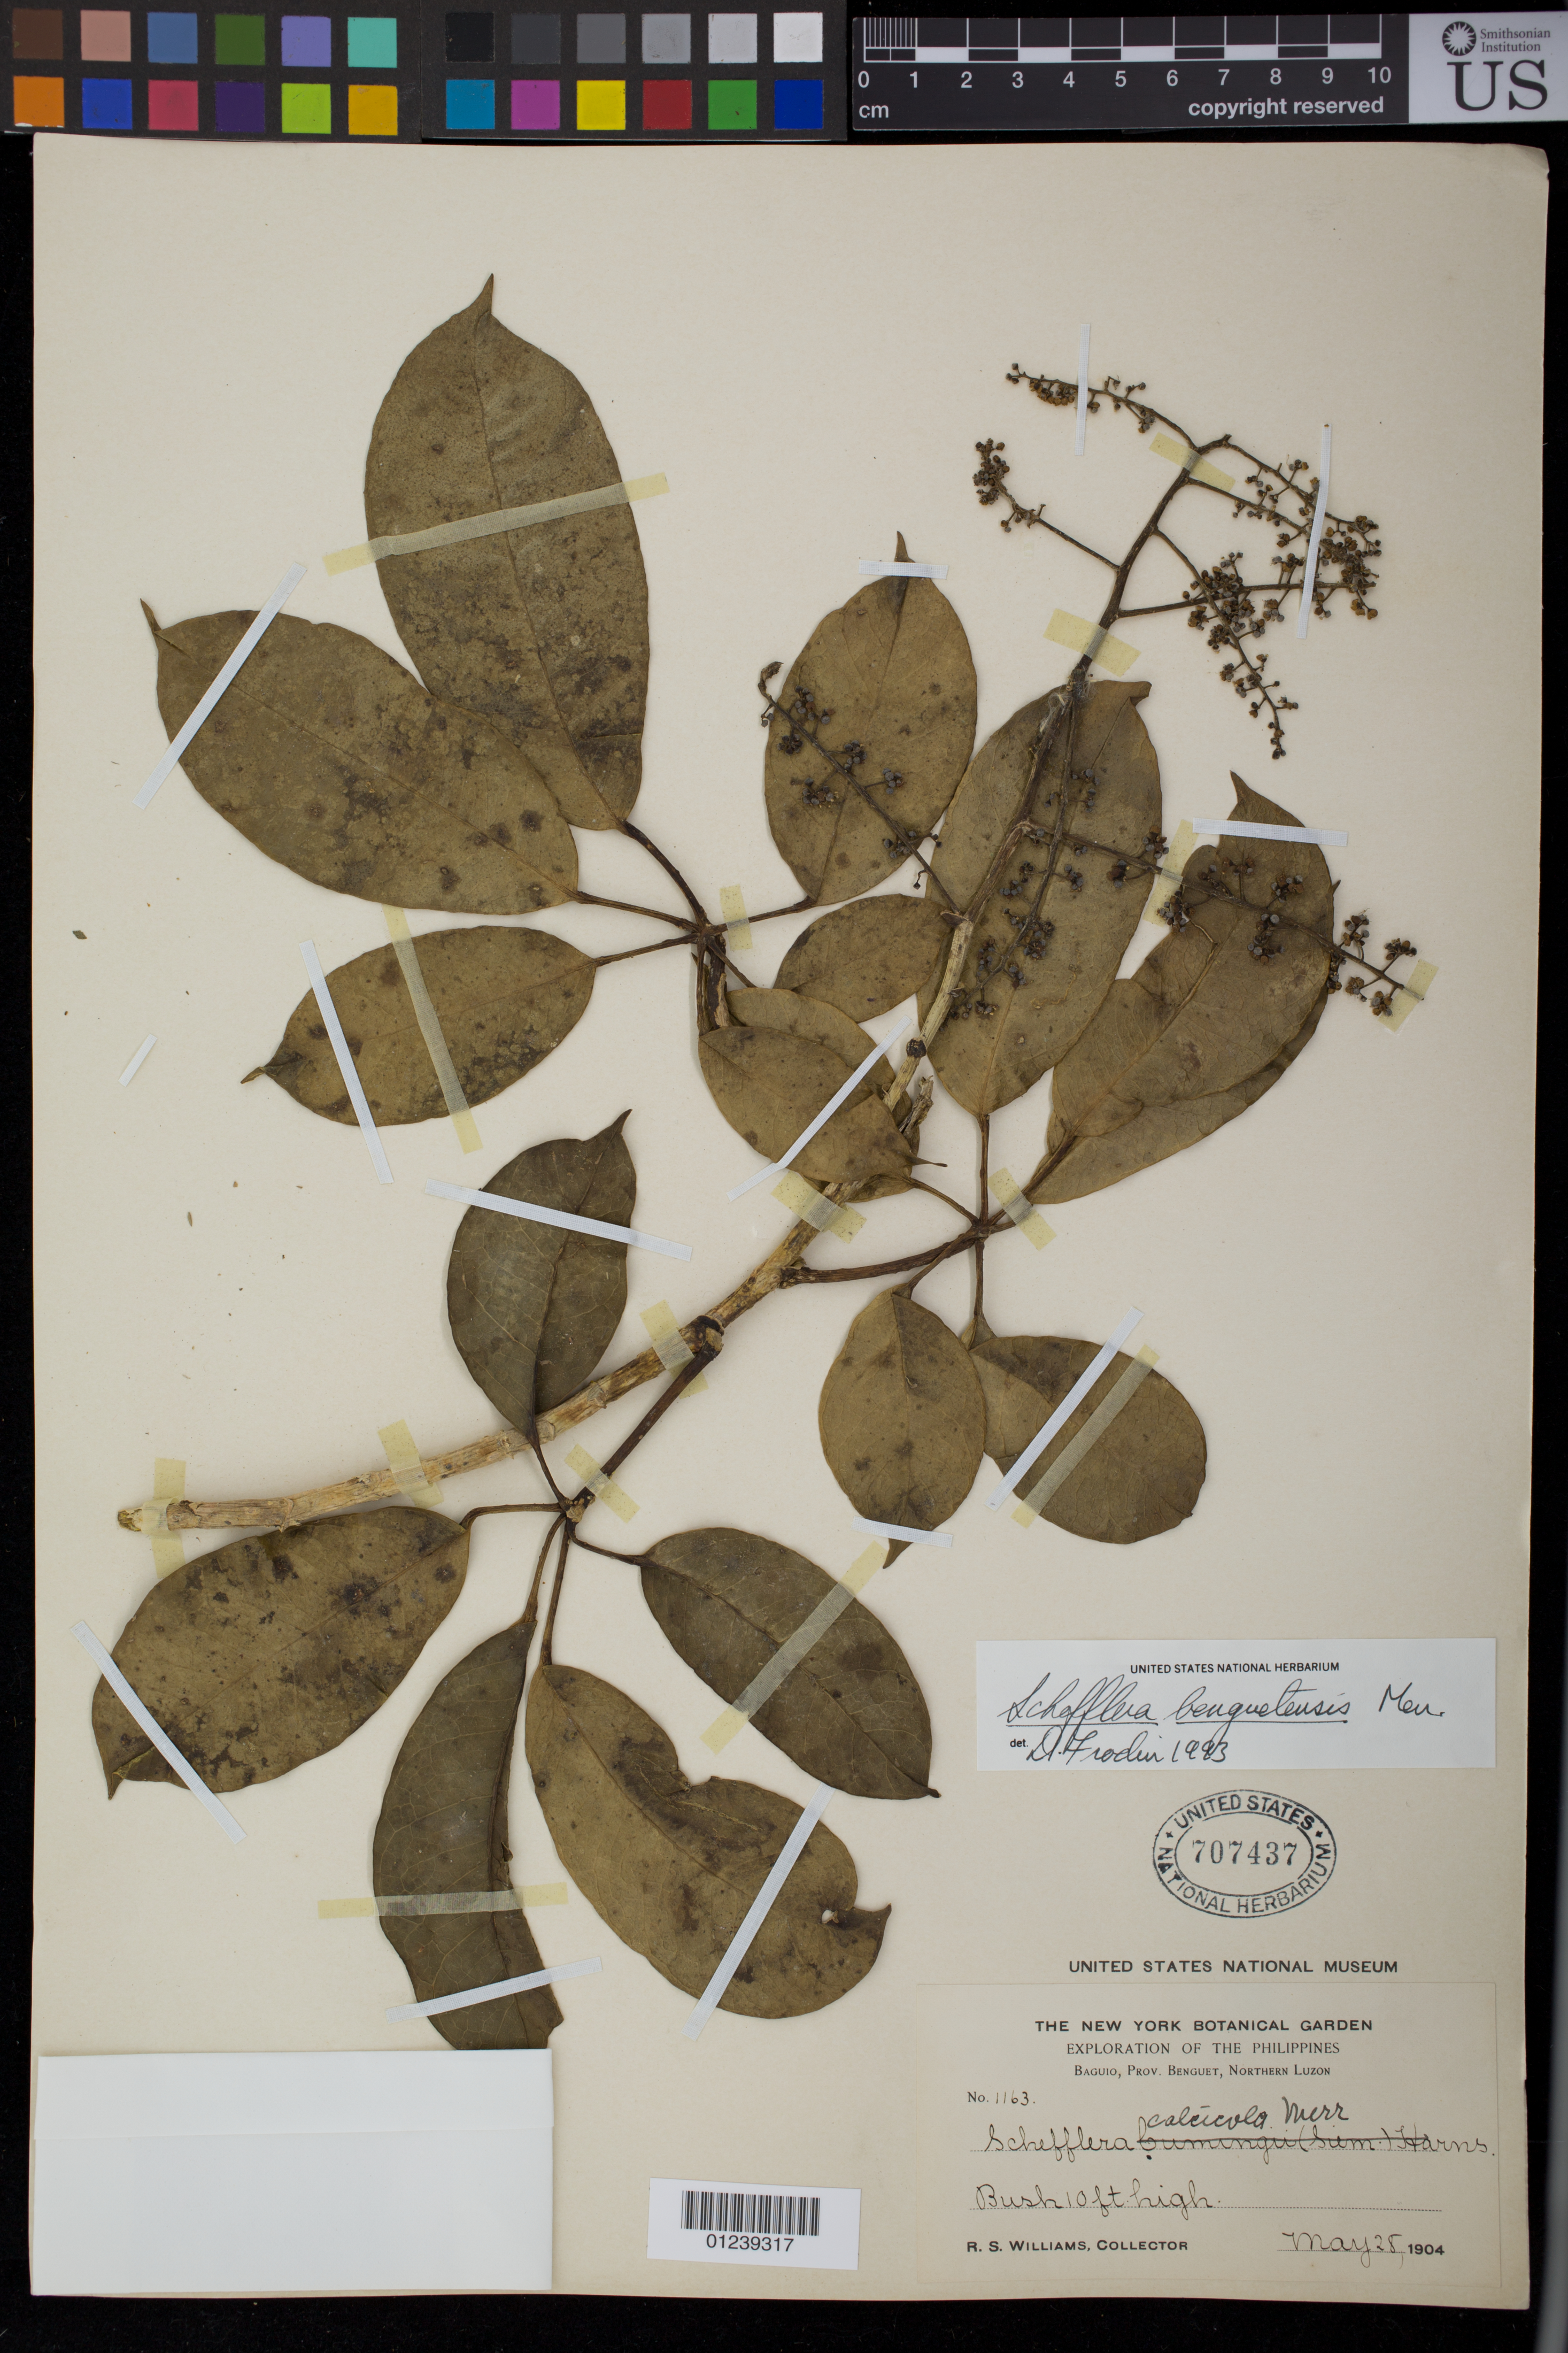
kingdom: Plantae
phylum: Tracheophyta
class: Magnoliopsida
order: Apiales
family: Araliaceae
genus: Schefflera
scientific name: Schefflera benguetensis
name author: Merr.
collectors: R. S. Williams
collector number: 1163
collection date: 1904-05-28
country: Philippines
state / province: Cordillera (Administrative Region)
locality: Baguio, Prov. Benguet, Northern Luzon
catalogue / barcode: US 707437